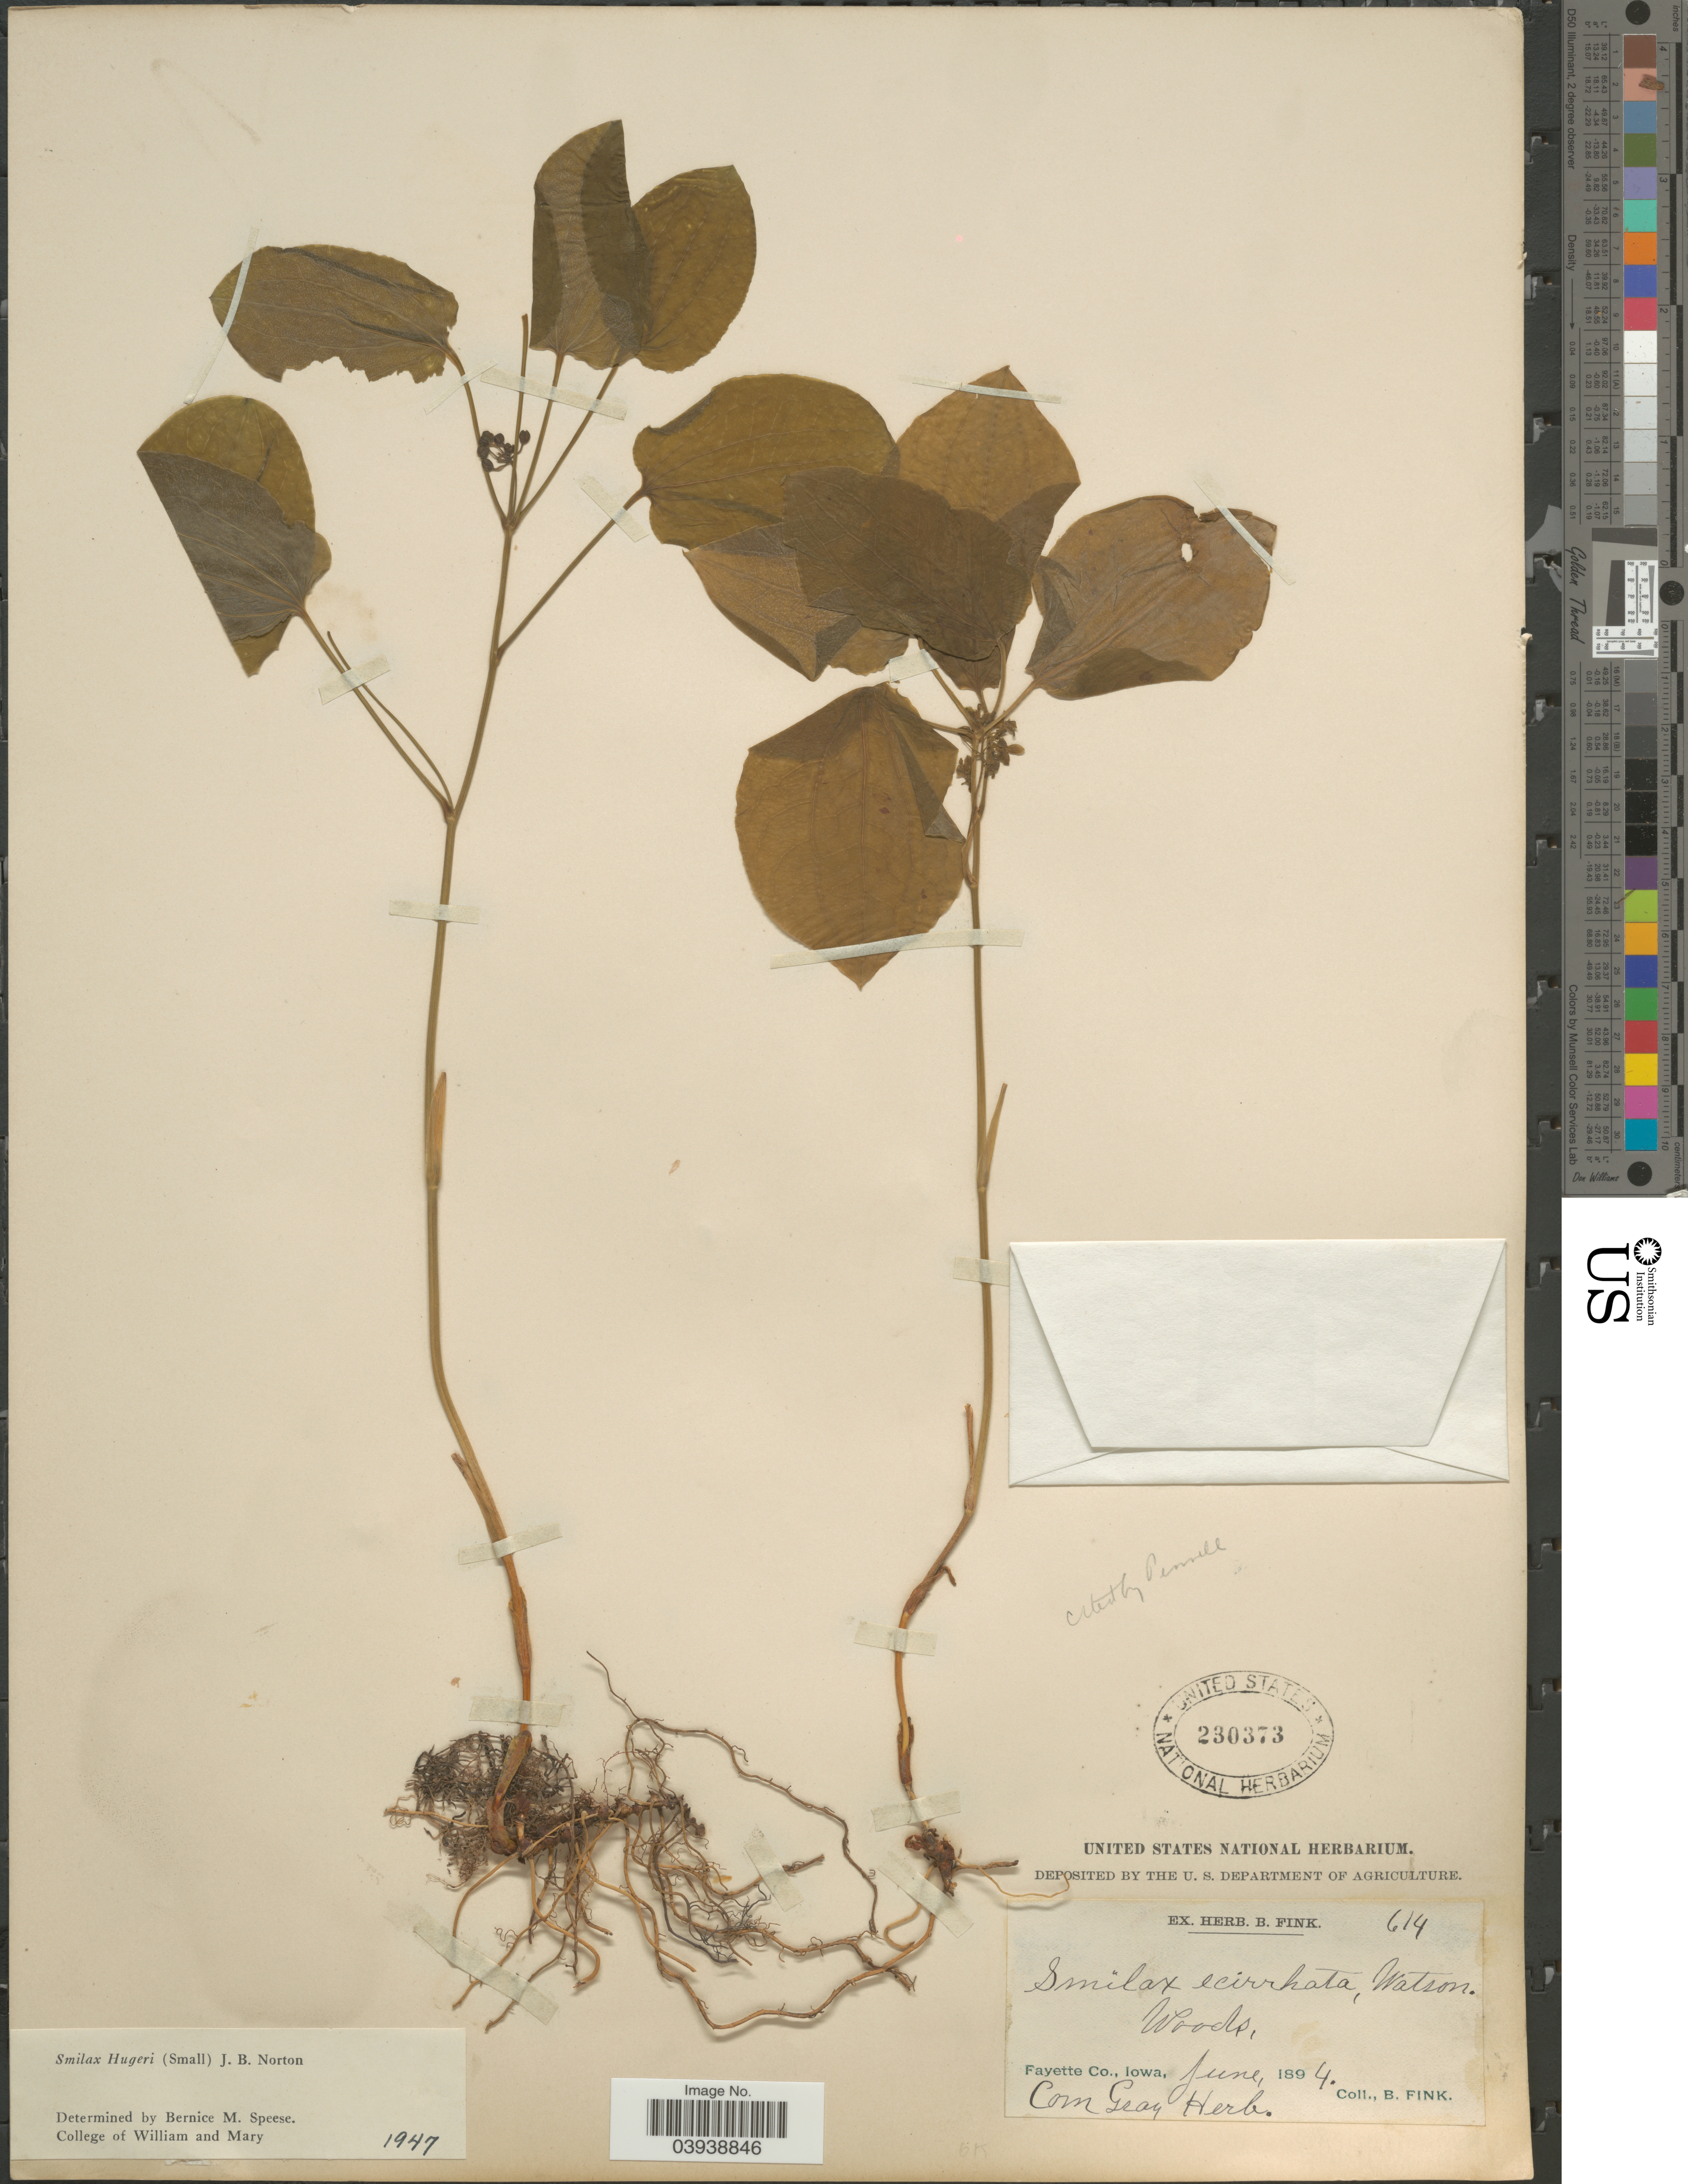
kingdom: Plantae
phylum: Tracheophyta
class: Liliopsida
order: Liliales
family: Smilacaceae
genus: Smilax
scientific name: Smilax hugeri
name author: J.B. Norton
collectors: B. Fink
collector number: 614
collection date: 1894-06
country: United States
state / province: Iowa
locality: Fayette Co.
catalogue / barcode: US 230373